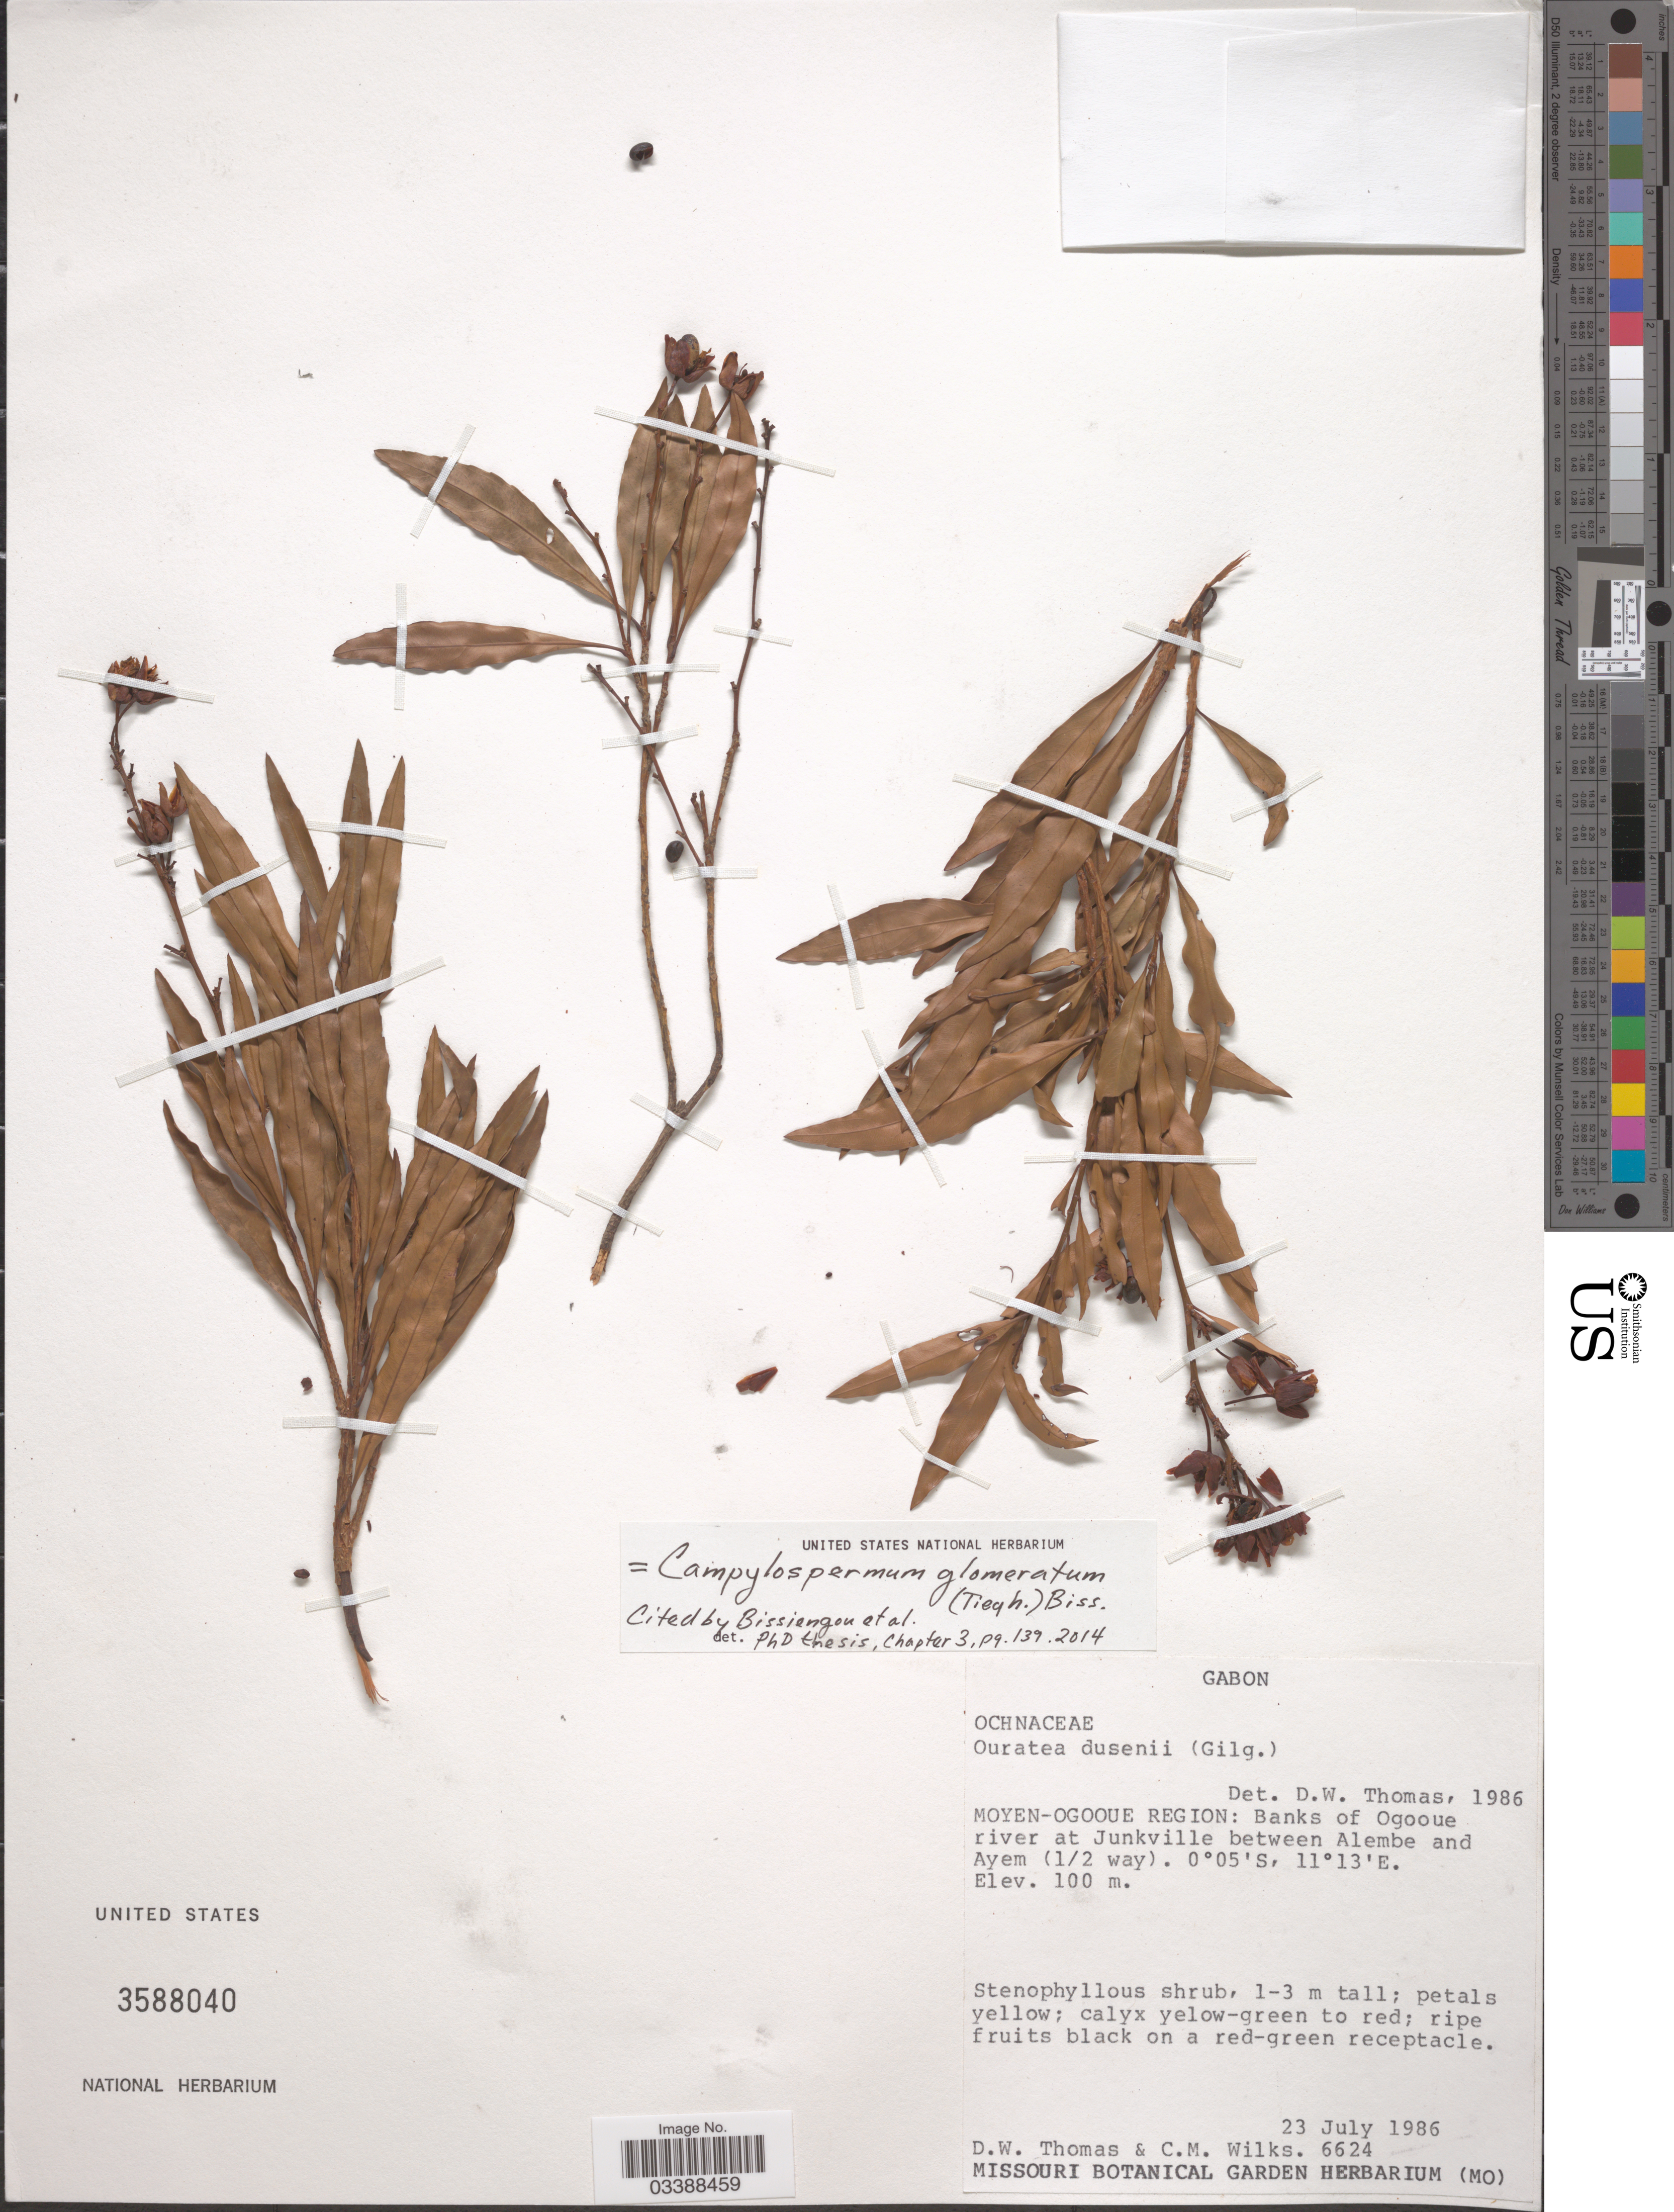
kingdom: Plantae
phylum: Tracheophyta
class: Magnoliopsida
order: Malpighiales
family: Ochnaceae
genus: Campylospermum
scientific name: Campylospermum glomeratum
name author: (Tiegh.) Biss.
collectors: D. W. Thomas & C. Wilks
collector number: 6624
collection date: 1986-07-23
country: Gabon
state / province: Moyen-Ogooue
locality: Moyen-Ogooue Region: Banks of Ogooue river at Junkville between Alembe and Ayem (1/2 way).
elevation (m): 100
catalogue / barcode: US 3588040